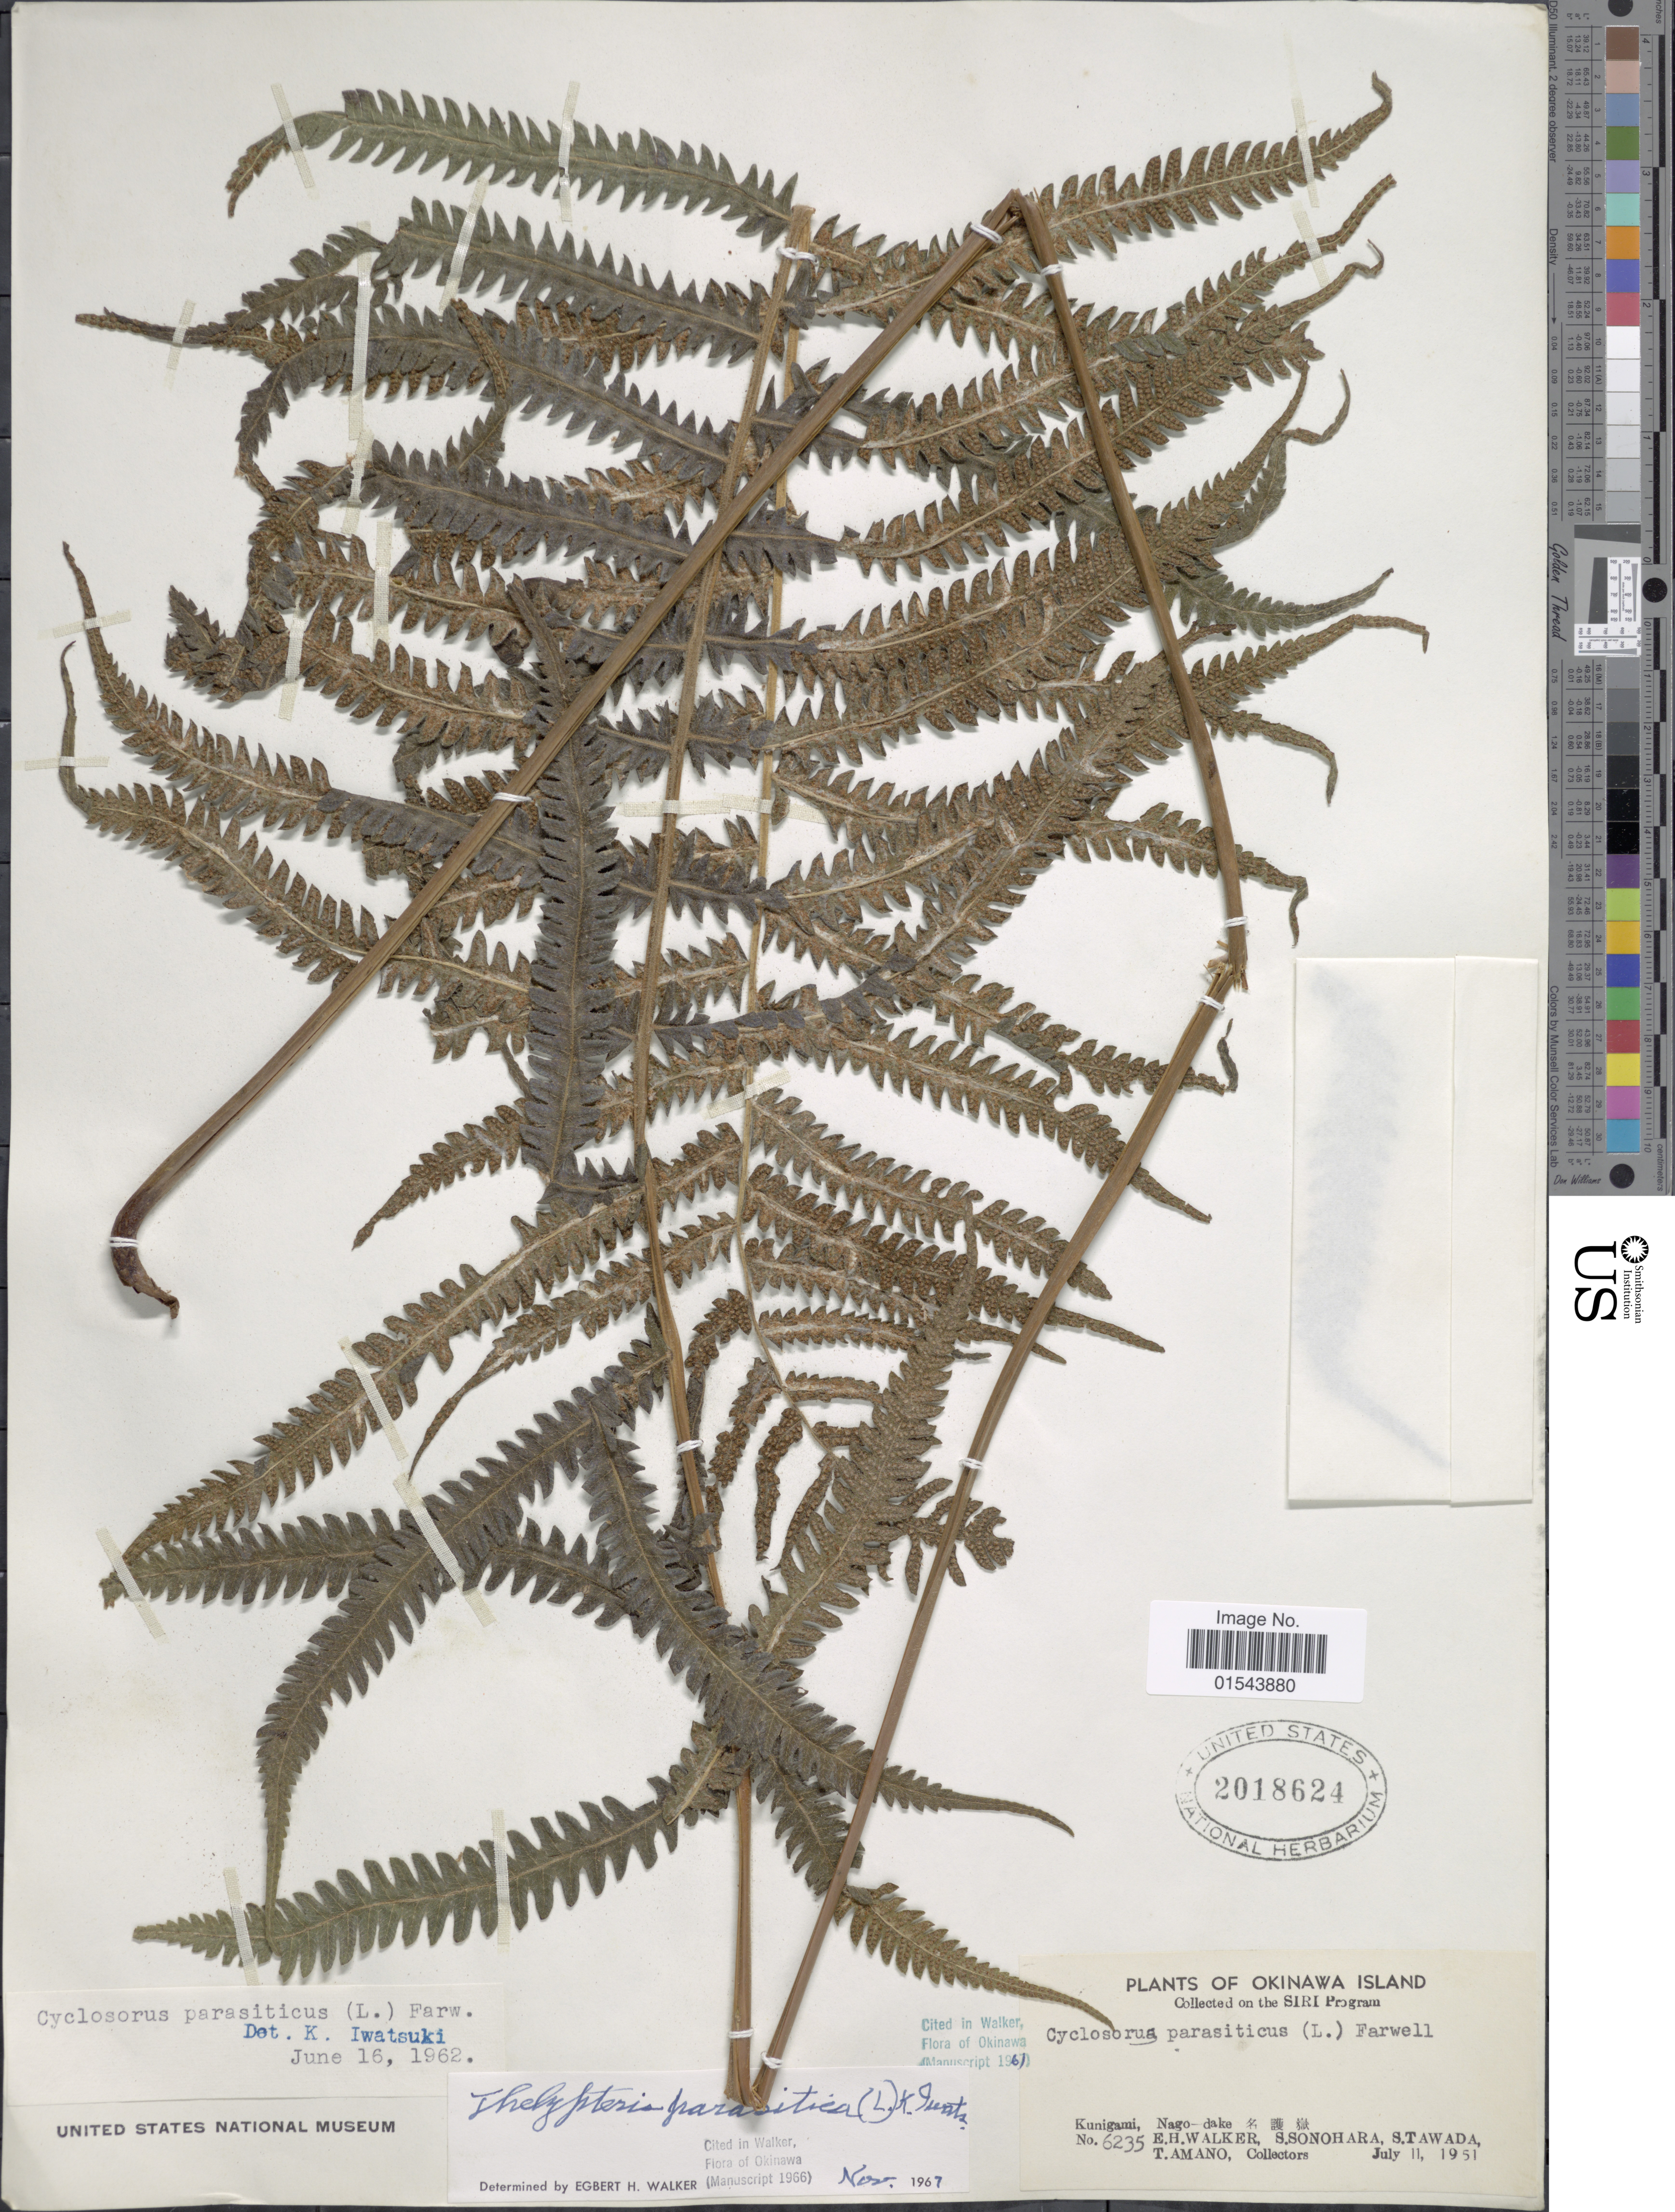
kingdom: Plantae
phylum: Tracheophyta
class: Polypodiopsida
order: Polypodiales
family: Thelypteridaceae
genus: Christella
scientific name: Christella parasitica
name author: (L.) H. Lév.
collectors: E. H. Walker, S. Tawada & T. Amano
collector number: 6235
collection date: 1951-07-11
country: Japan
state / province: Okinawa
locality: Okinawa Island. Kunigami, nago-dake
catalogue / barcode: US 2018624